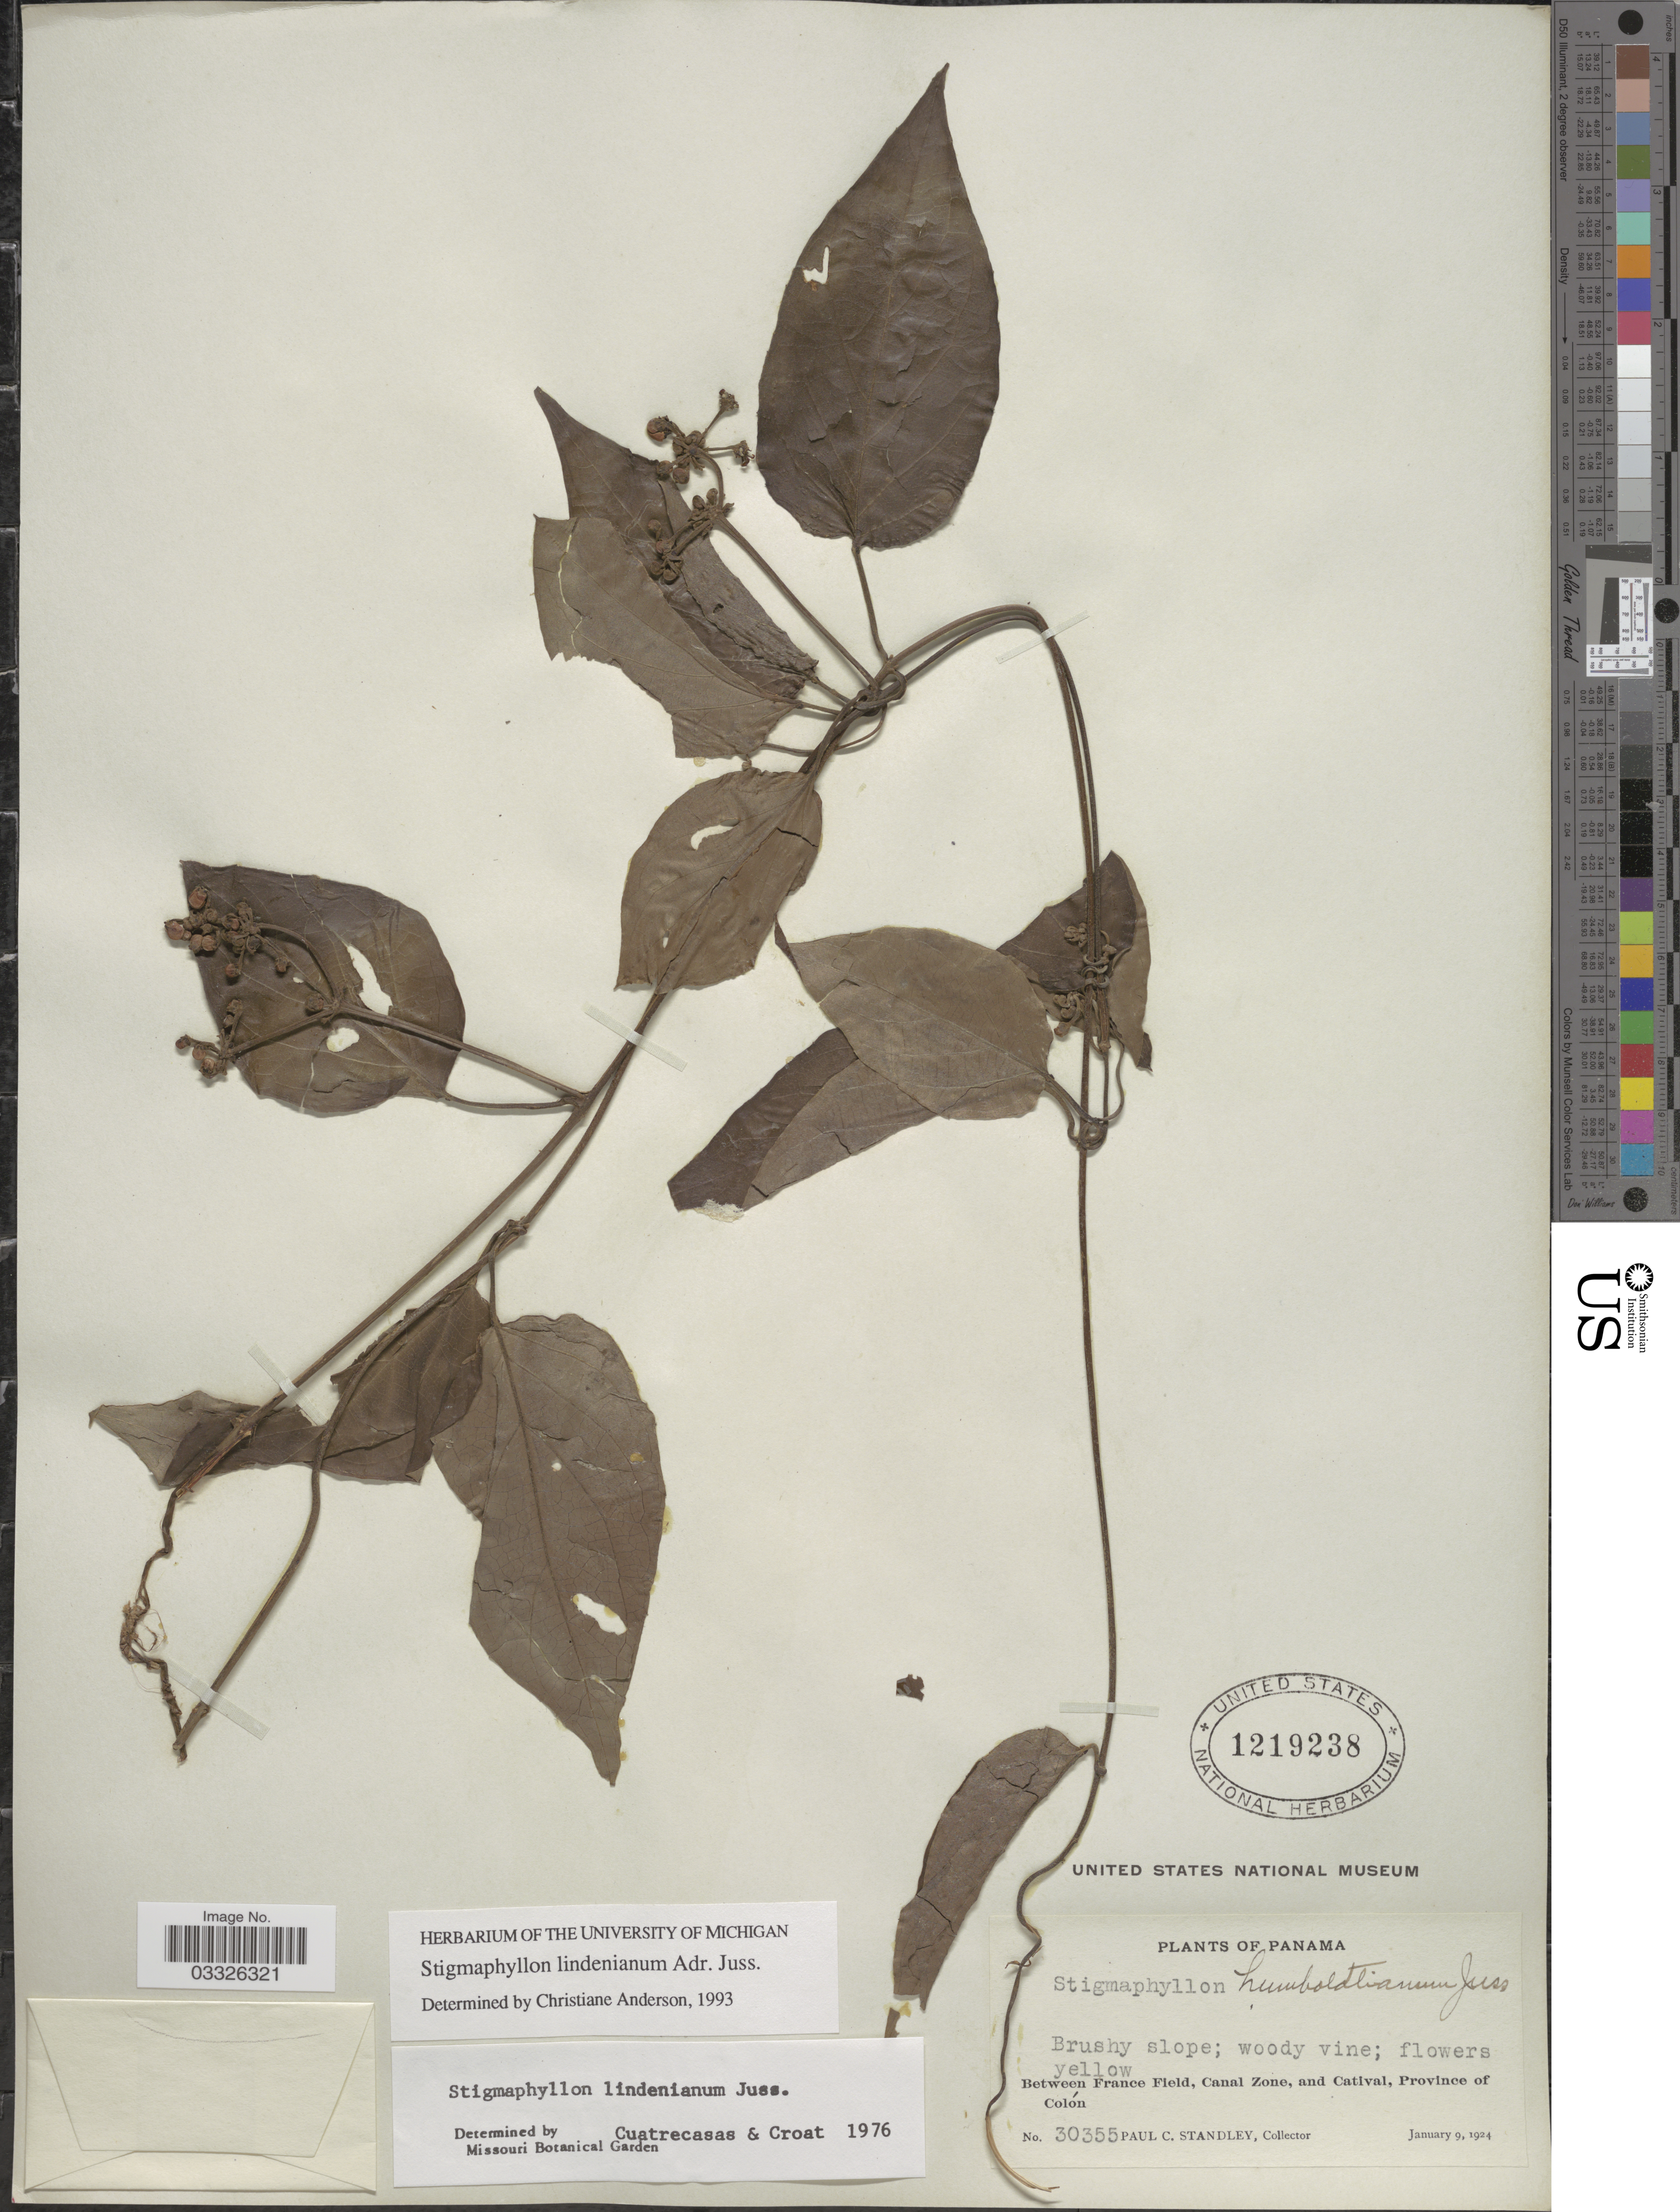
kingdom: Plantae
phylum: Tracheophyta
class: Magnoliopsida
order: Malpighiales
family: Malpighiaceae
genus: Stigmaphyllon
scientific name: Stigmaphyllon lindenianum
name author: A. Juss.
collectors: P. C. Standley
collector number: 30355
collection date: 1924-01-09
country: Panama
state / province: Colón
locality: Between France Field, Canal Zone and Catival.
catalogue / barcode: US 1219238